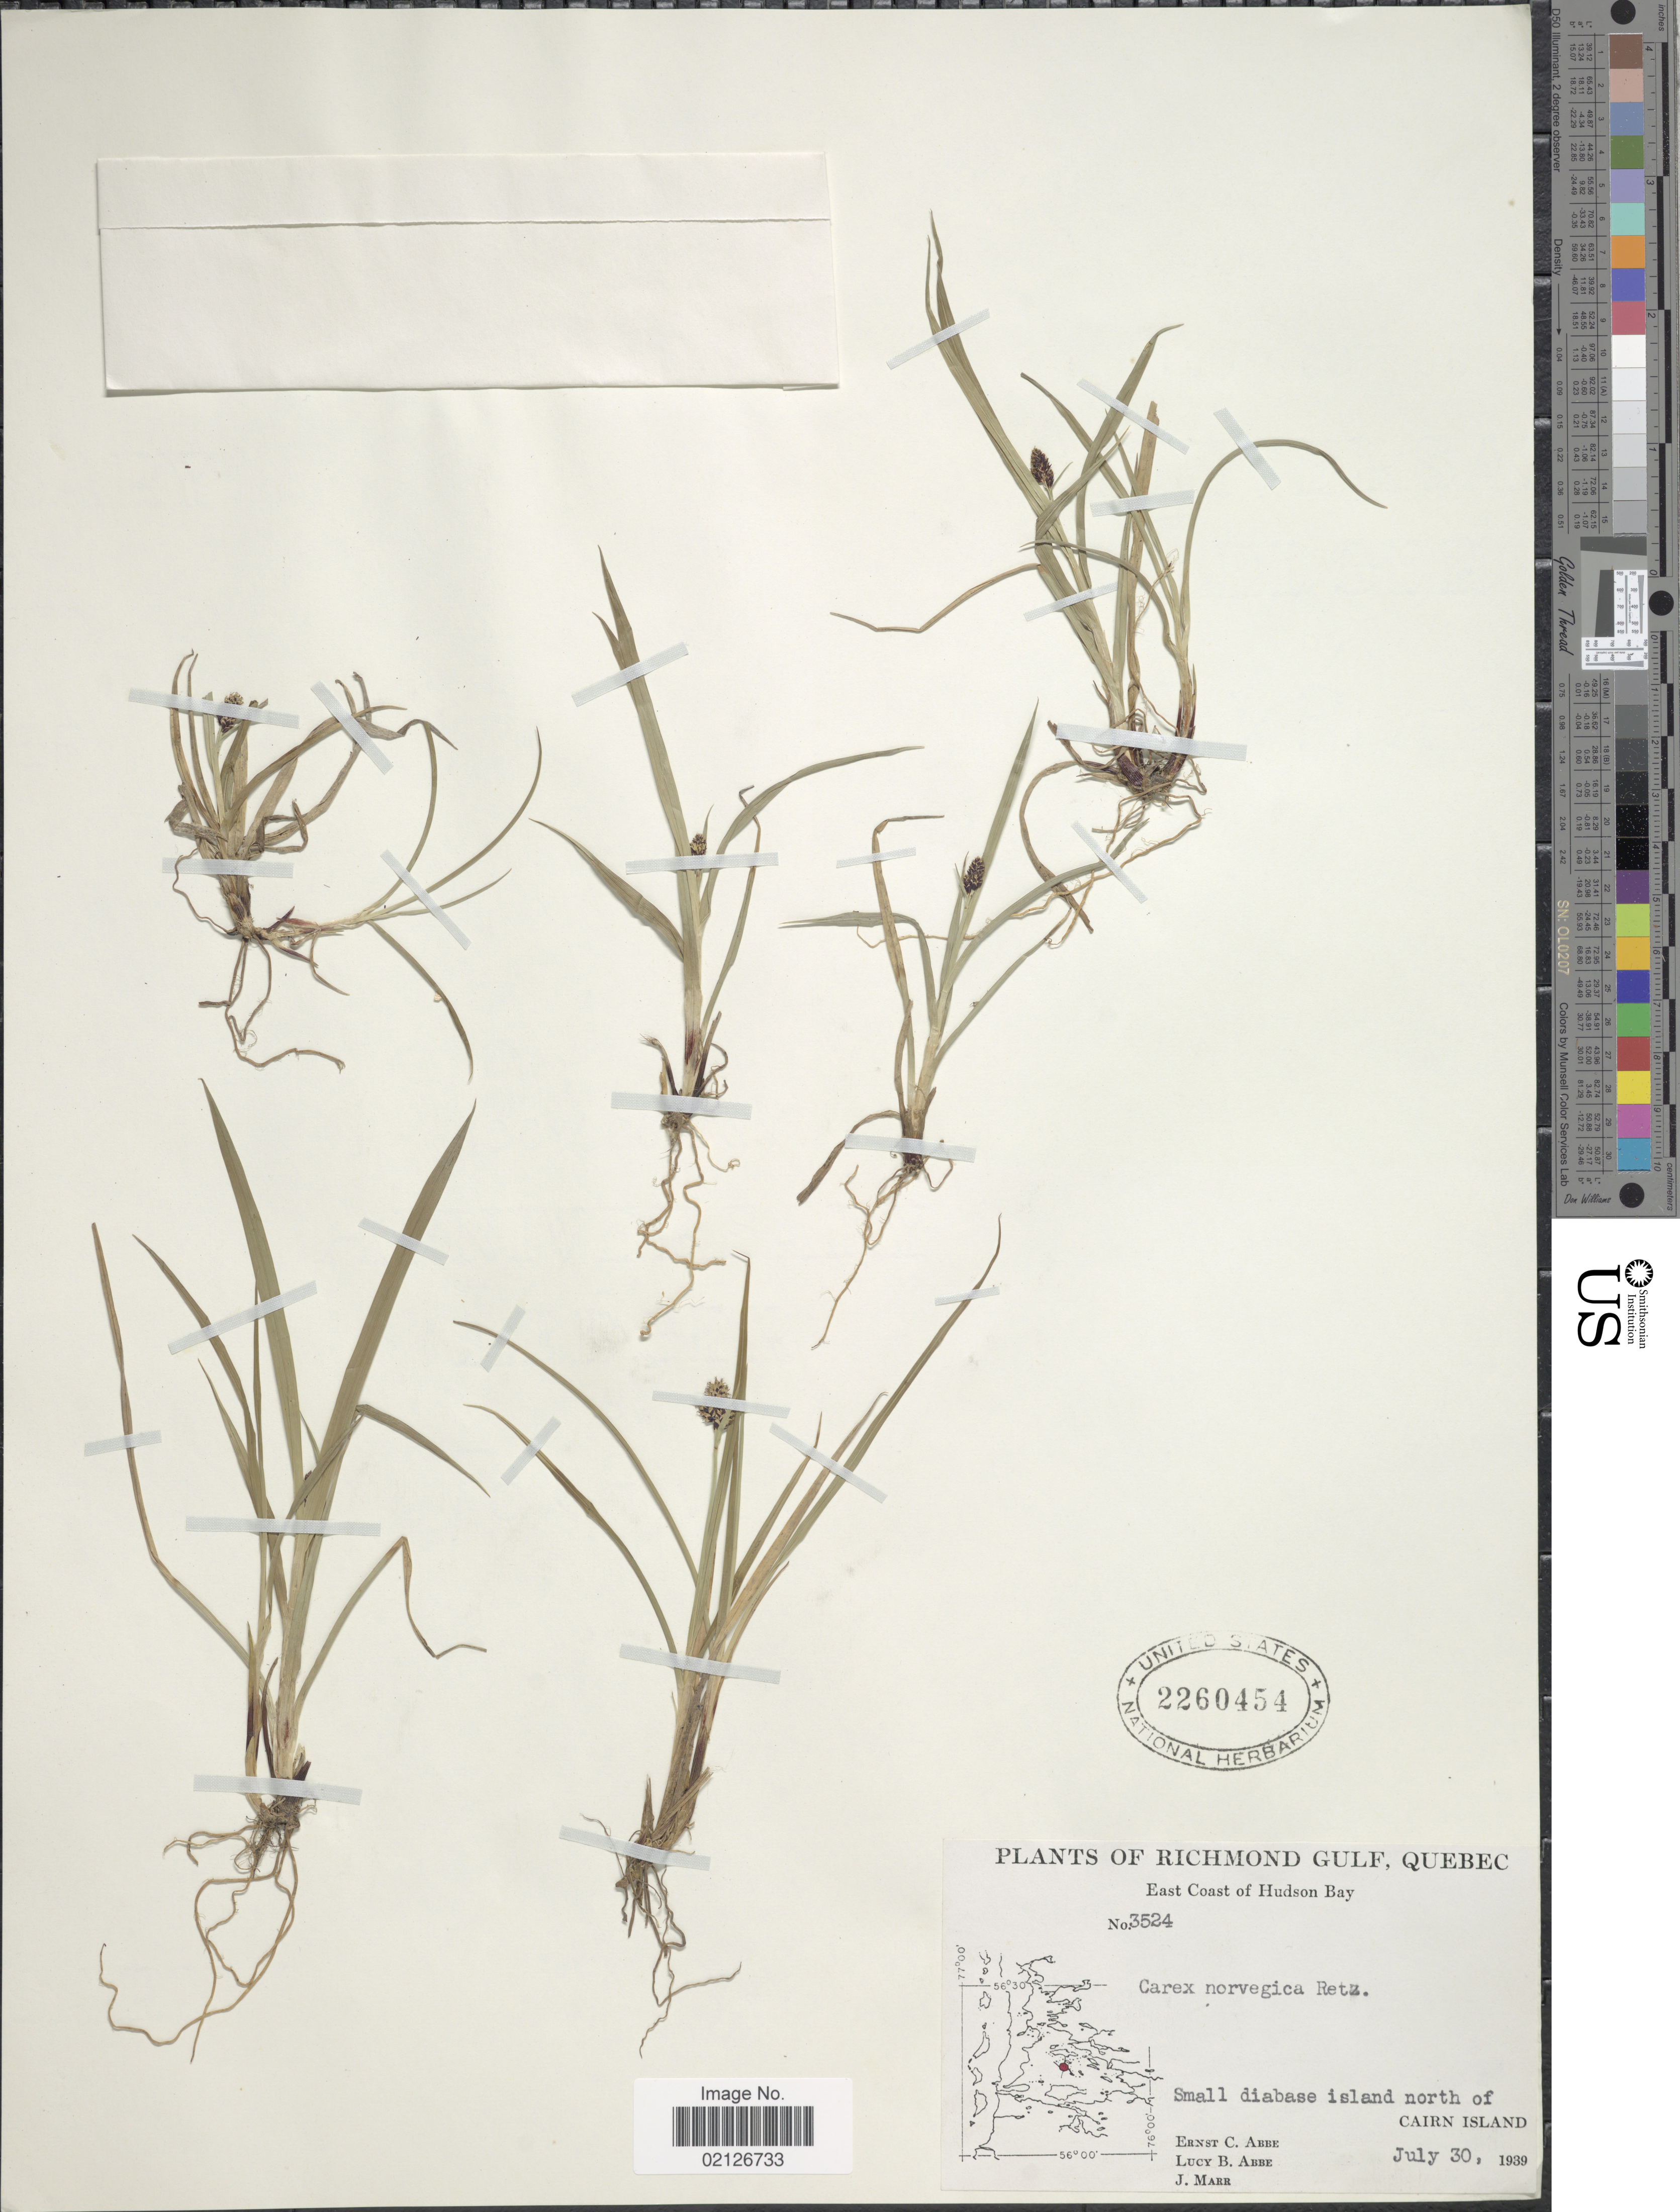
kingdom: Plantae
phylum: Tracheophyta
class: Liliopsida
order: Poales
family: Cyperaceae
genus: Carex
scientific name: Carex norvegica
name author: Retz.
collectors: E. C. Abbe, L. B. Abbe & J. Marr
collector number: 3524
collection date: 1939-07-30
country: Canada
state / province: Quebec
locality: Richmond Gulf, East Coast of Hudson Bay, small diabase island north of Cairn Island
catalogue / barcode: US 2260454